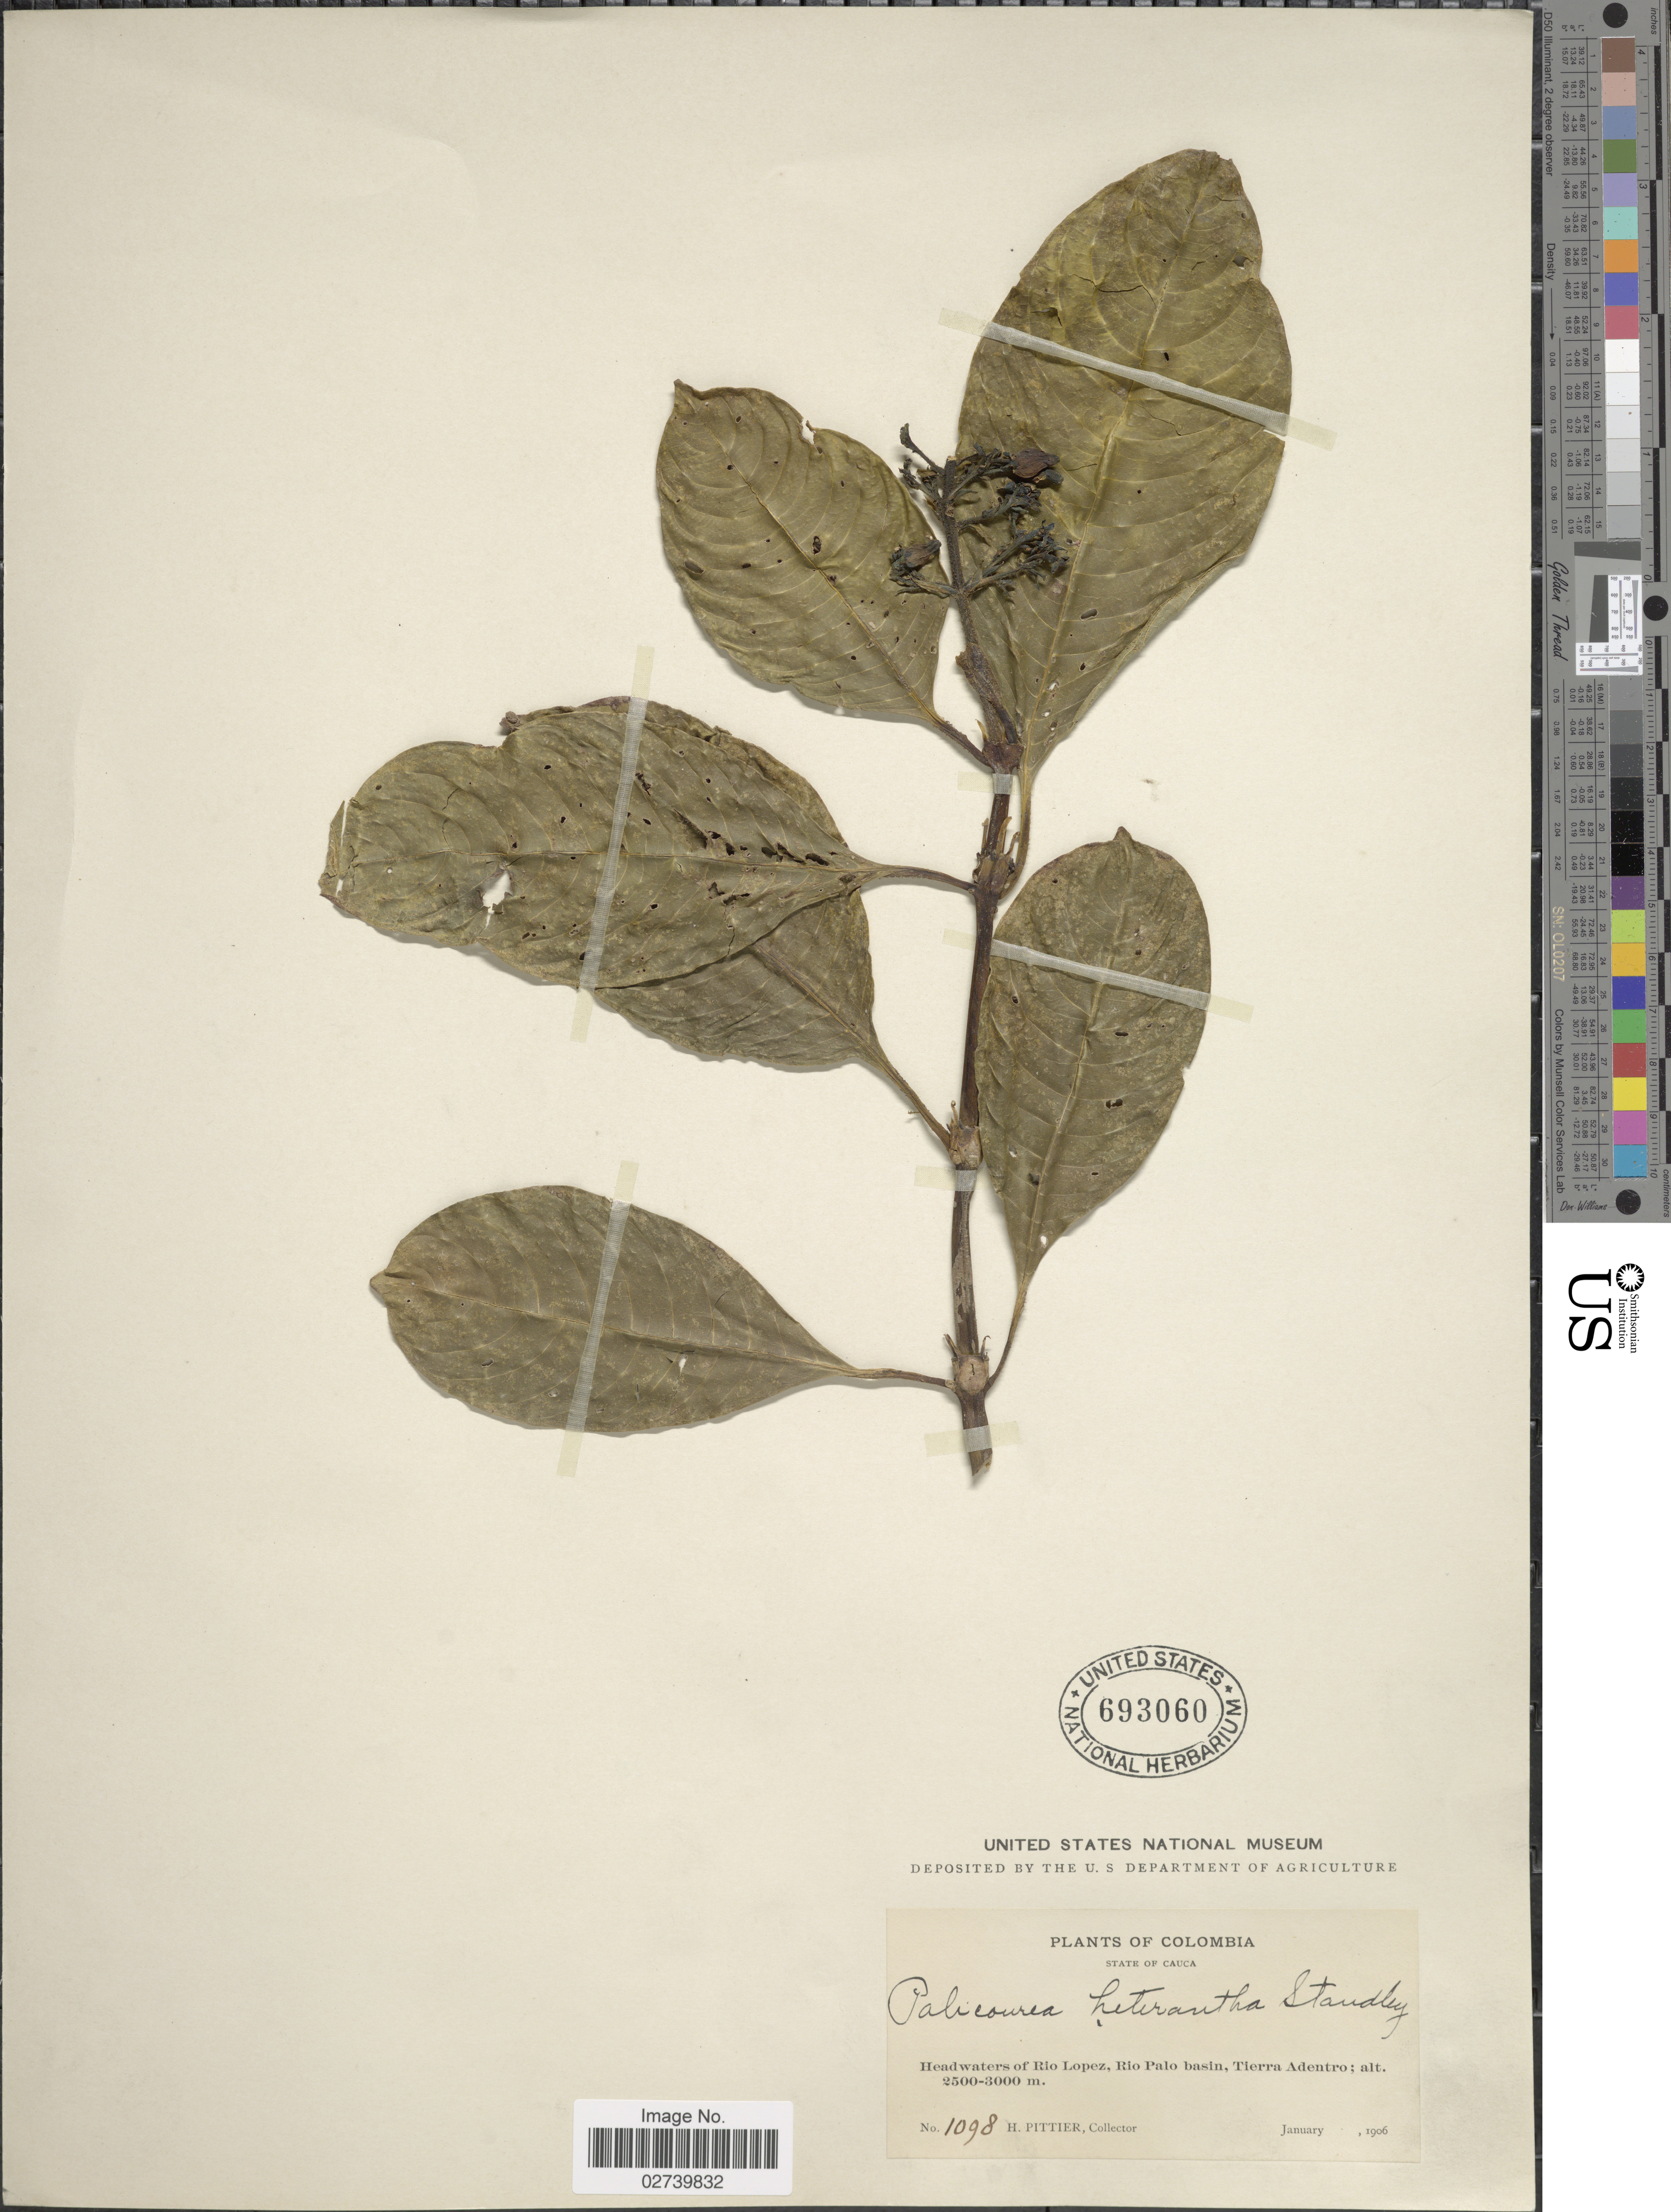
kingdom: Plantae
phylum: Tracheophyta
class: Magnoliopsida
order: Gentianales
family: Rubiaceae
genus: Palicourea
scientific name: Palicourea heterantha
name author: Standl.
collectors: H. F. Pittier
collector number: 1098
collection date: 1906-01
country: Colombia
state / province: Cauca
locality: Headwaters of Rio Lopez, Rio Palo basin, Tierra Adentro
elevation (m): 2500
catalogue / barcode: US 693060